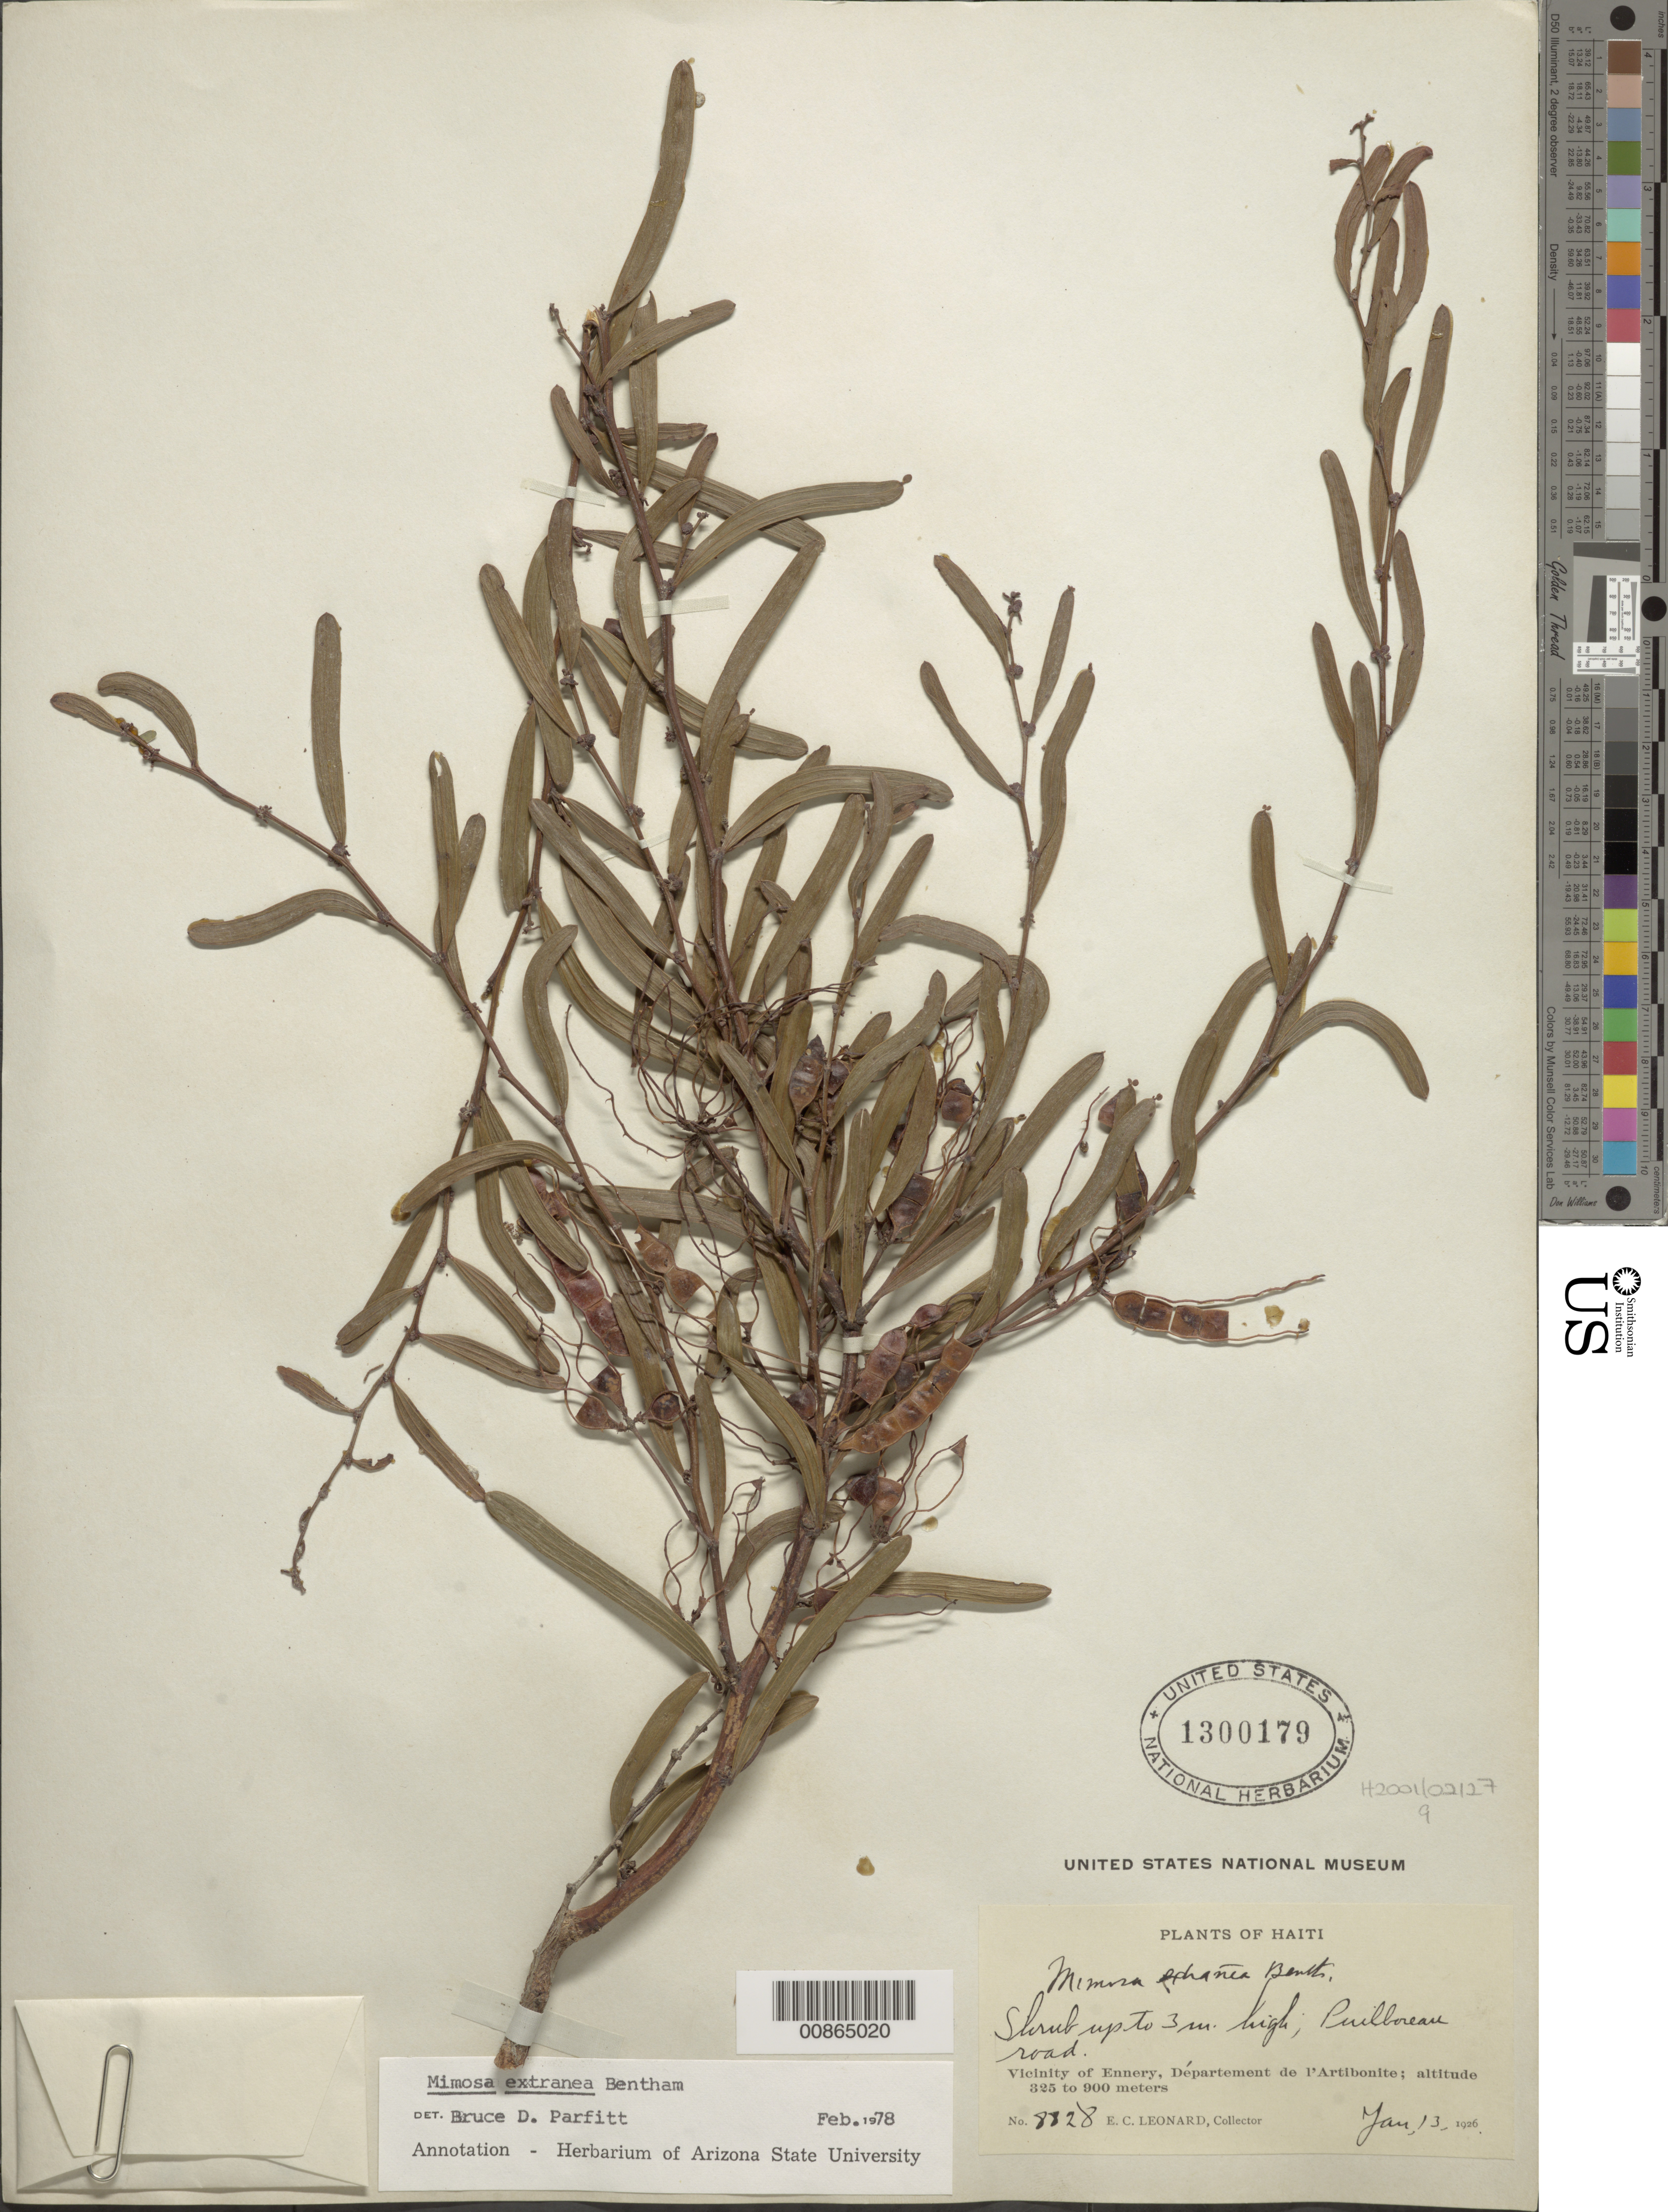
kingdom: Plantae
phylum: Tracheophyta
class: Magnoliopsida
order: Fabales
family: Fabaceae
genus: Mimosa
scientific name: Mimosa extranea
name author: Benth.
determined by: Parfitt, B. D., (ASU), Arizona State University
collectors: E. C. Leonard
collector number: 8828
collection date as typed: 13 Jan 1926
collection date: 1926-01-13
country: Haiti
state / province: Artibonite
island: Hispaniola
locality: Vicinity of Ennery. Puilboreau road.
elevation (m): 325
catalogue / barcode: US 1300179